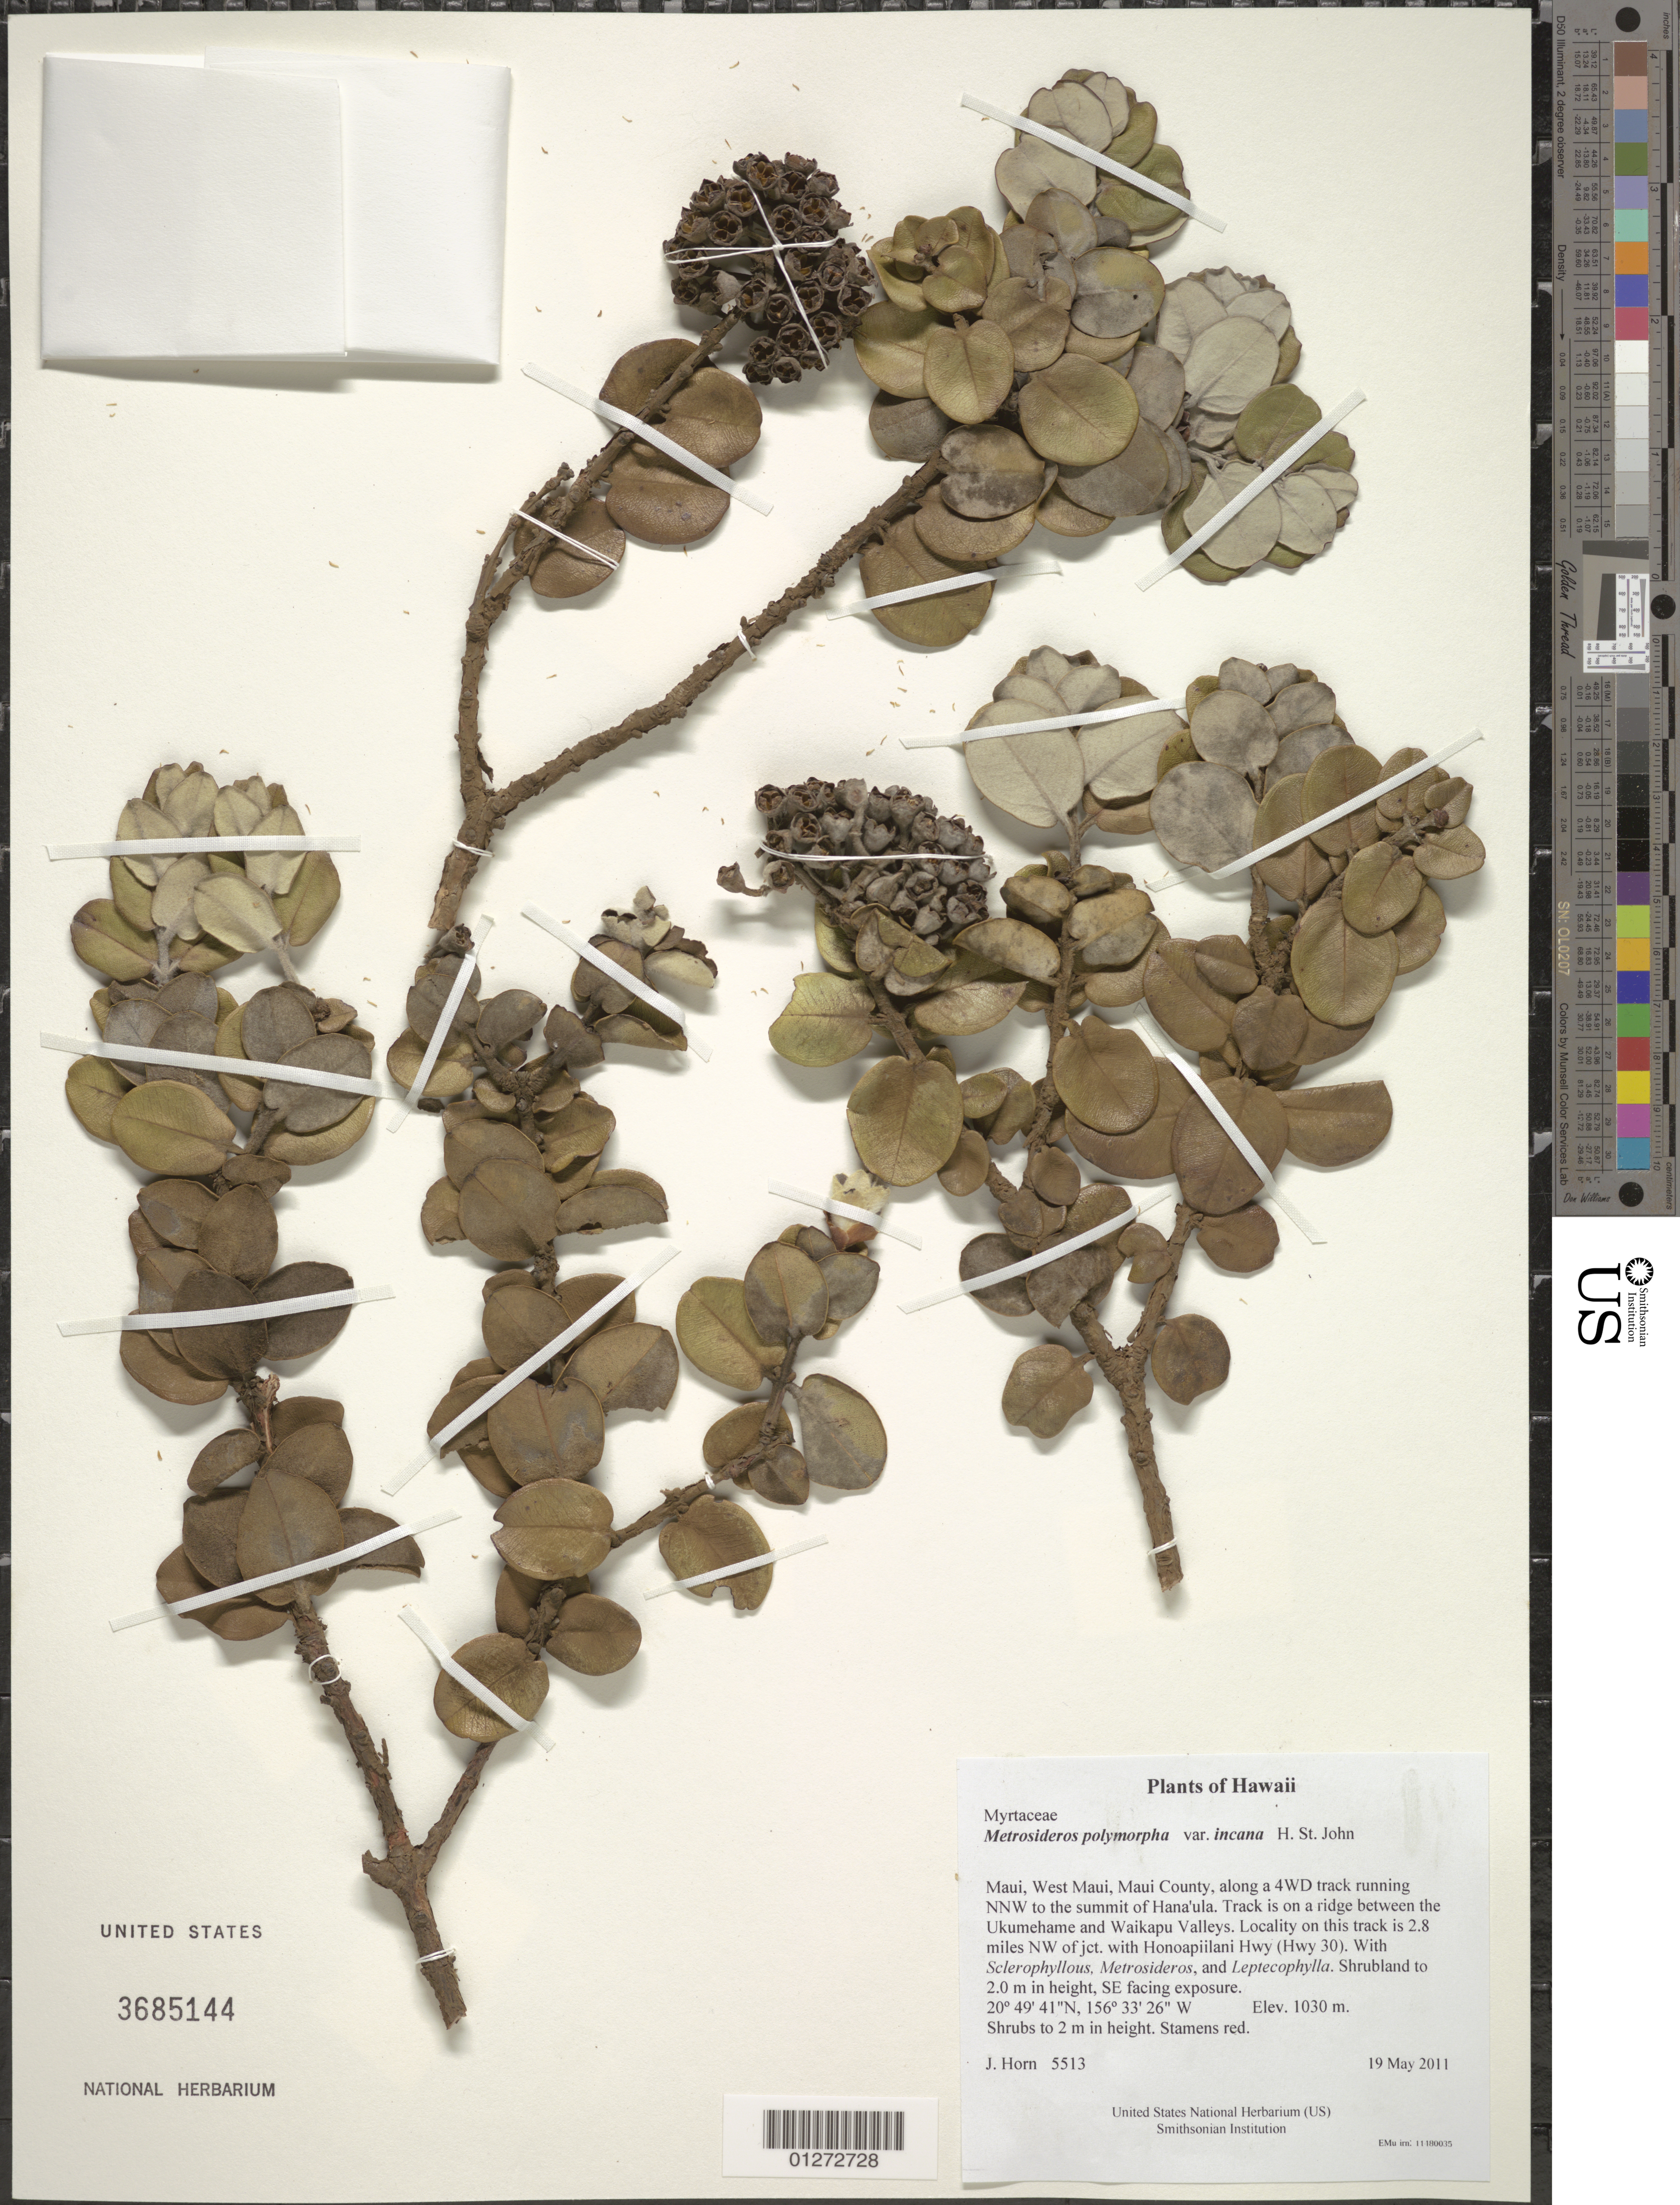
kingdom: Plantae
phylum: Tracheophyta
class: Magnoliopsida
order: Myrtales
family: Myrtaceae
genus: Metrosideros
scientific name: Metrosideros polymorpha var. incana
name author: H. St. John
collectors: J. Horn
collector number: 5513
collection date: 2011-05-19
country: United States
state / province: Hawaii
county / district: Maui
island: Maui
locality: West Maui, along a 4WD track running NNW to the summit of Hana'ula. Track is on a ridge between the Ukumehame and Waikapu Valleys. Locality on this track is 2.8 miles NW of jct. with Honoapiilani Hwy (Hwy 30).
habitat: Sclerophyllous shrubland to 2.0 m in height, SE facing exposure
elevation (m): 1030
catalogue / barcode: US 3685144